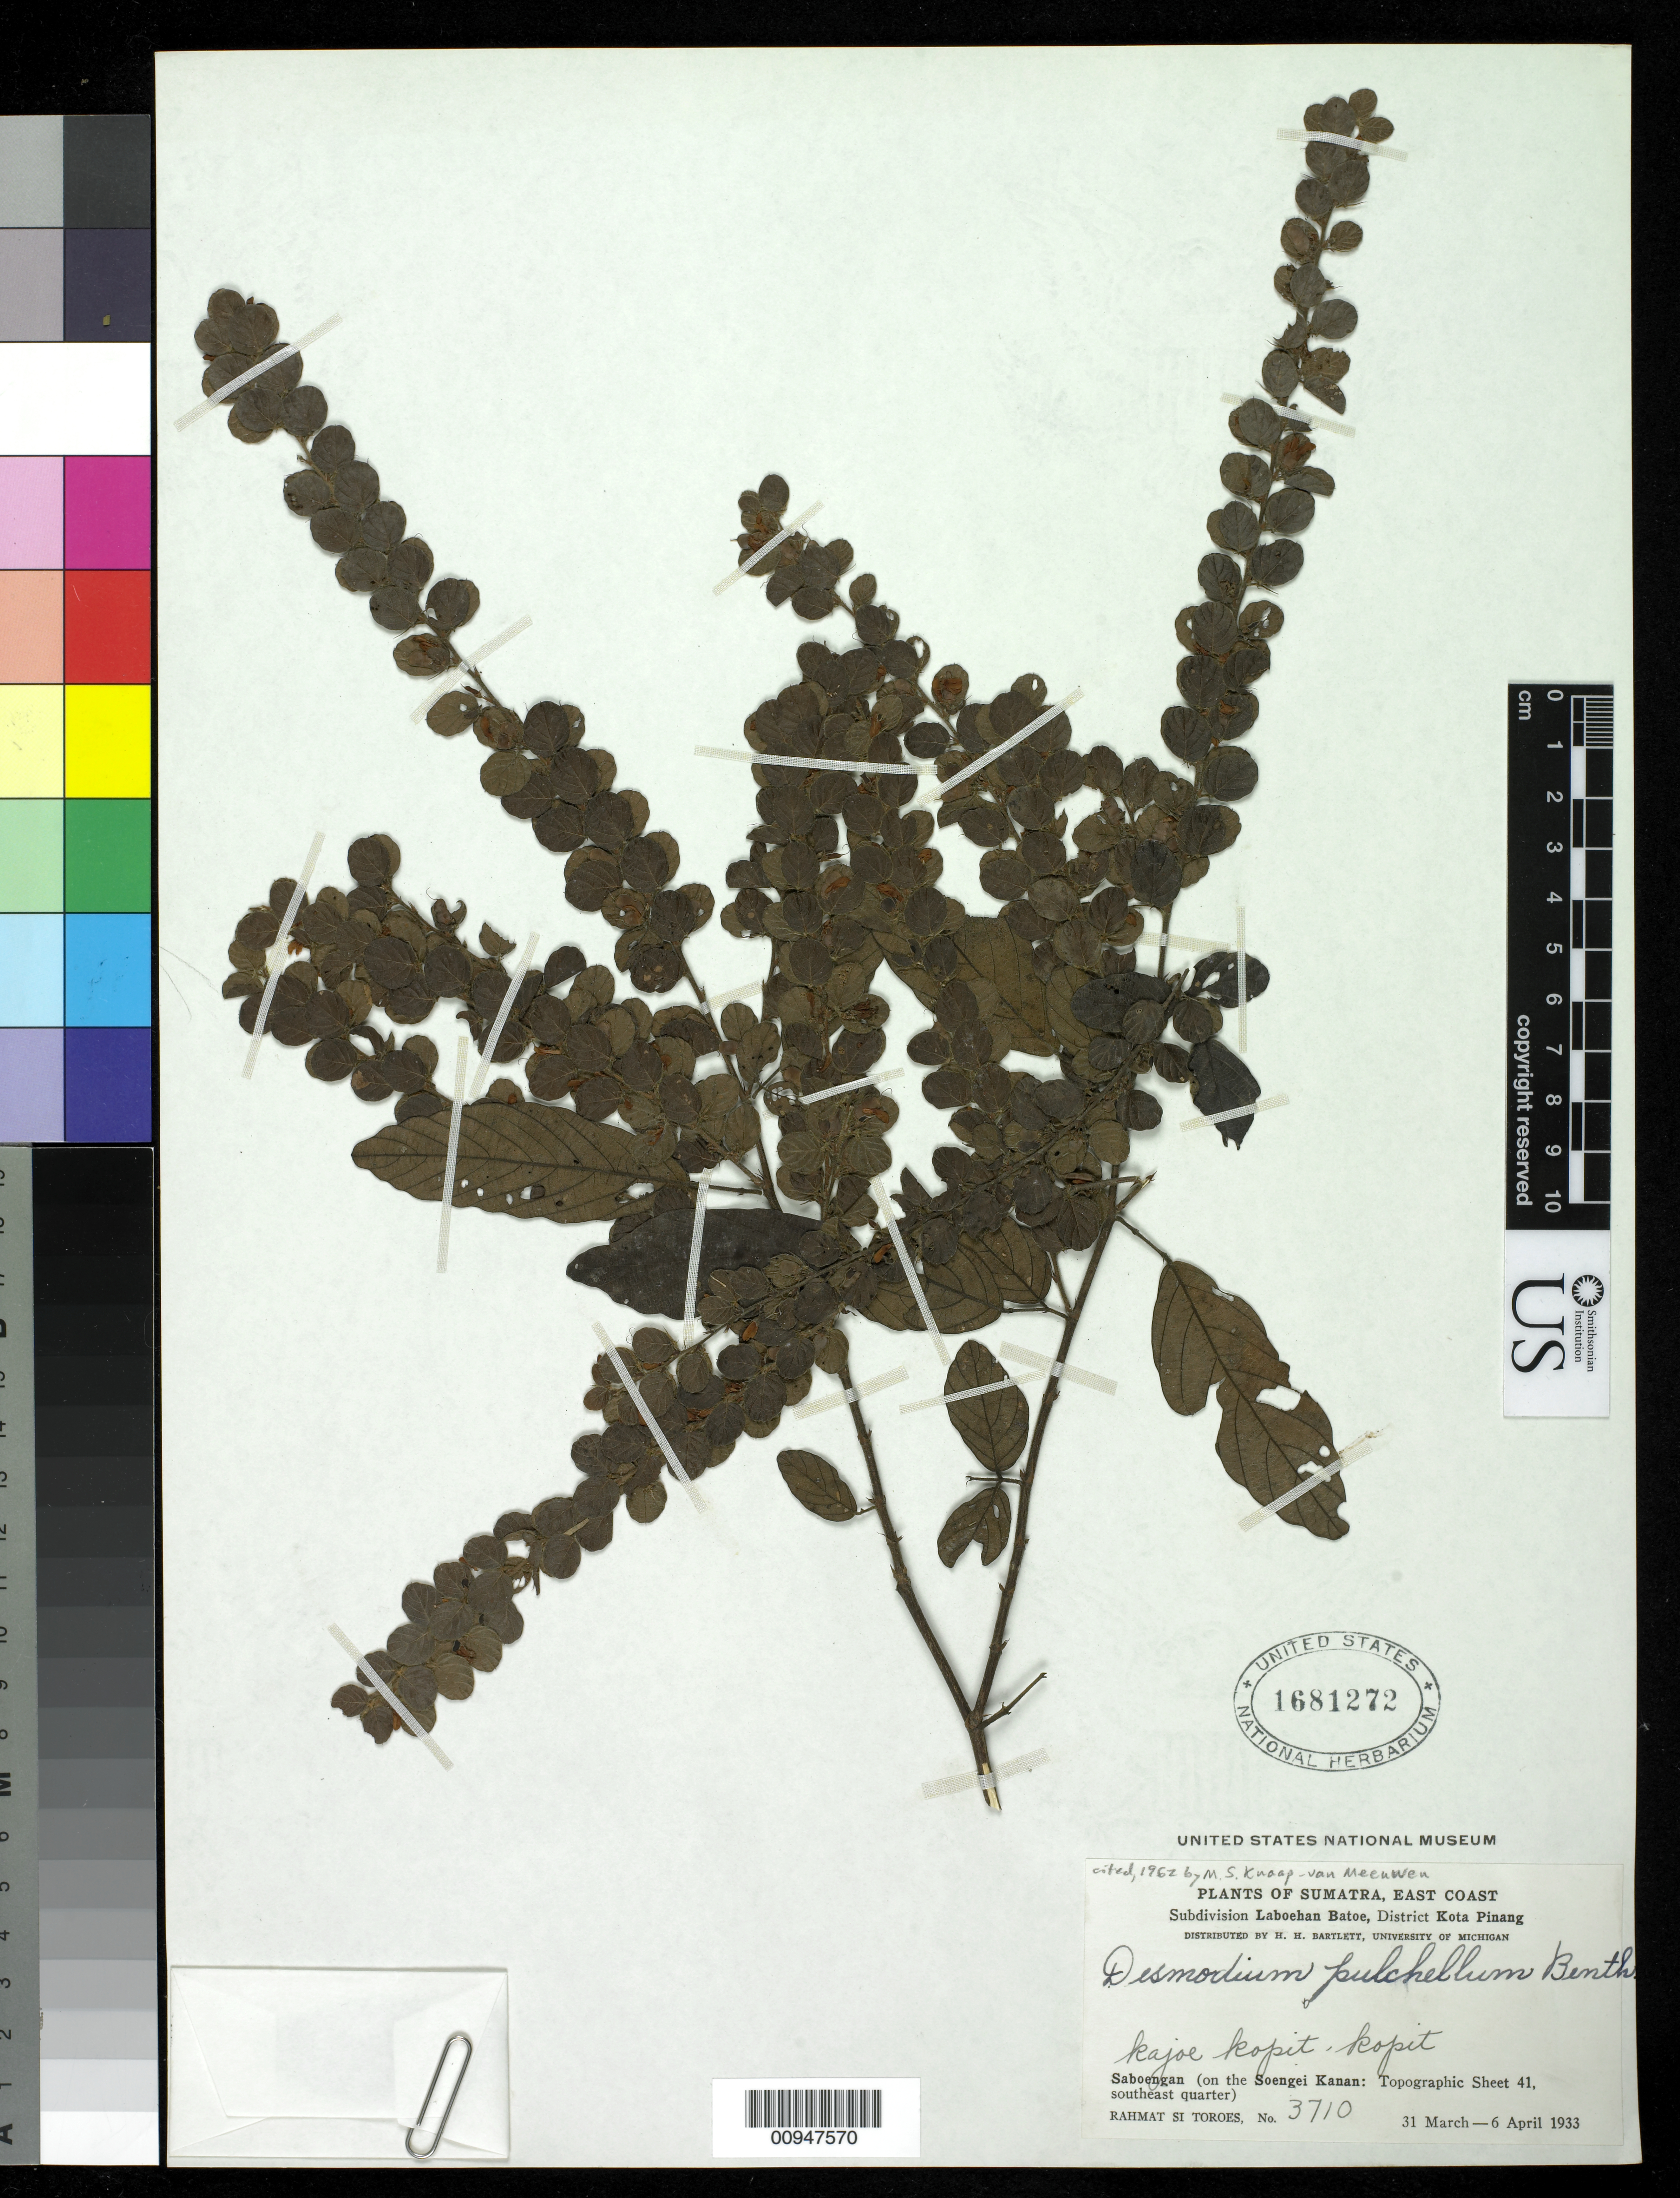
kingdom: Plantae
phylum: Tracheophyta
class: Magnoliopsida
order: Fabales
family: Fabaceae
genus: Phyllodium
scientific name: Phyllodium pulchellum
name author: (L.) Desv.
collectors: Rahmat Si Boeea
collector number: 3710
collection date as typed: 31 Mar 1933 to 06 Apr 1933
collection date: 1933-03-31/1933-04-06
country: Indonesia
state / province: Sumatra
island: Sumatra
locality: Saboengan (on the Soengei Kanan)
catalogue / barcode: US 1681272